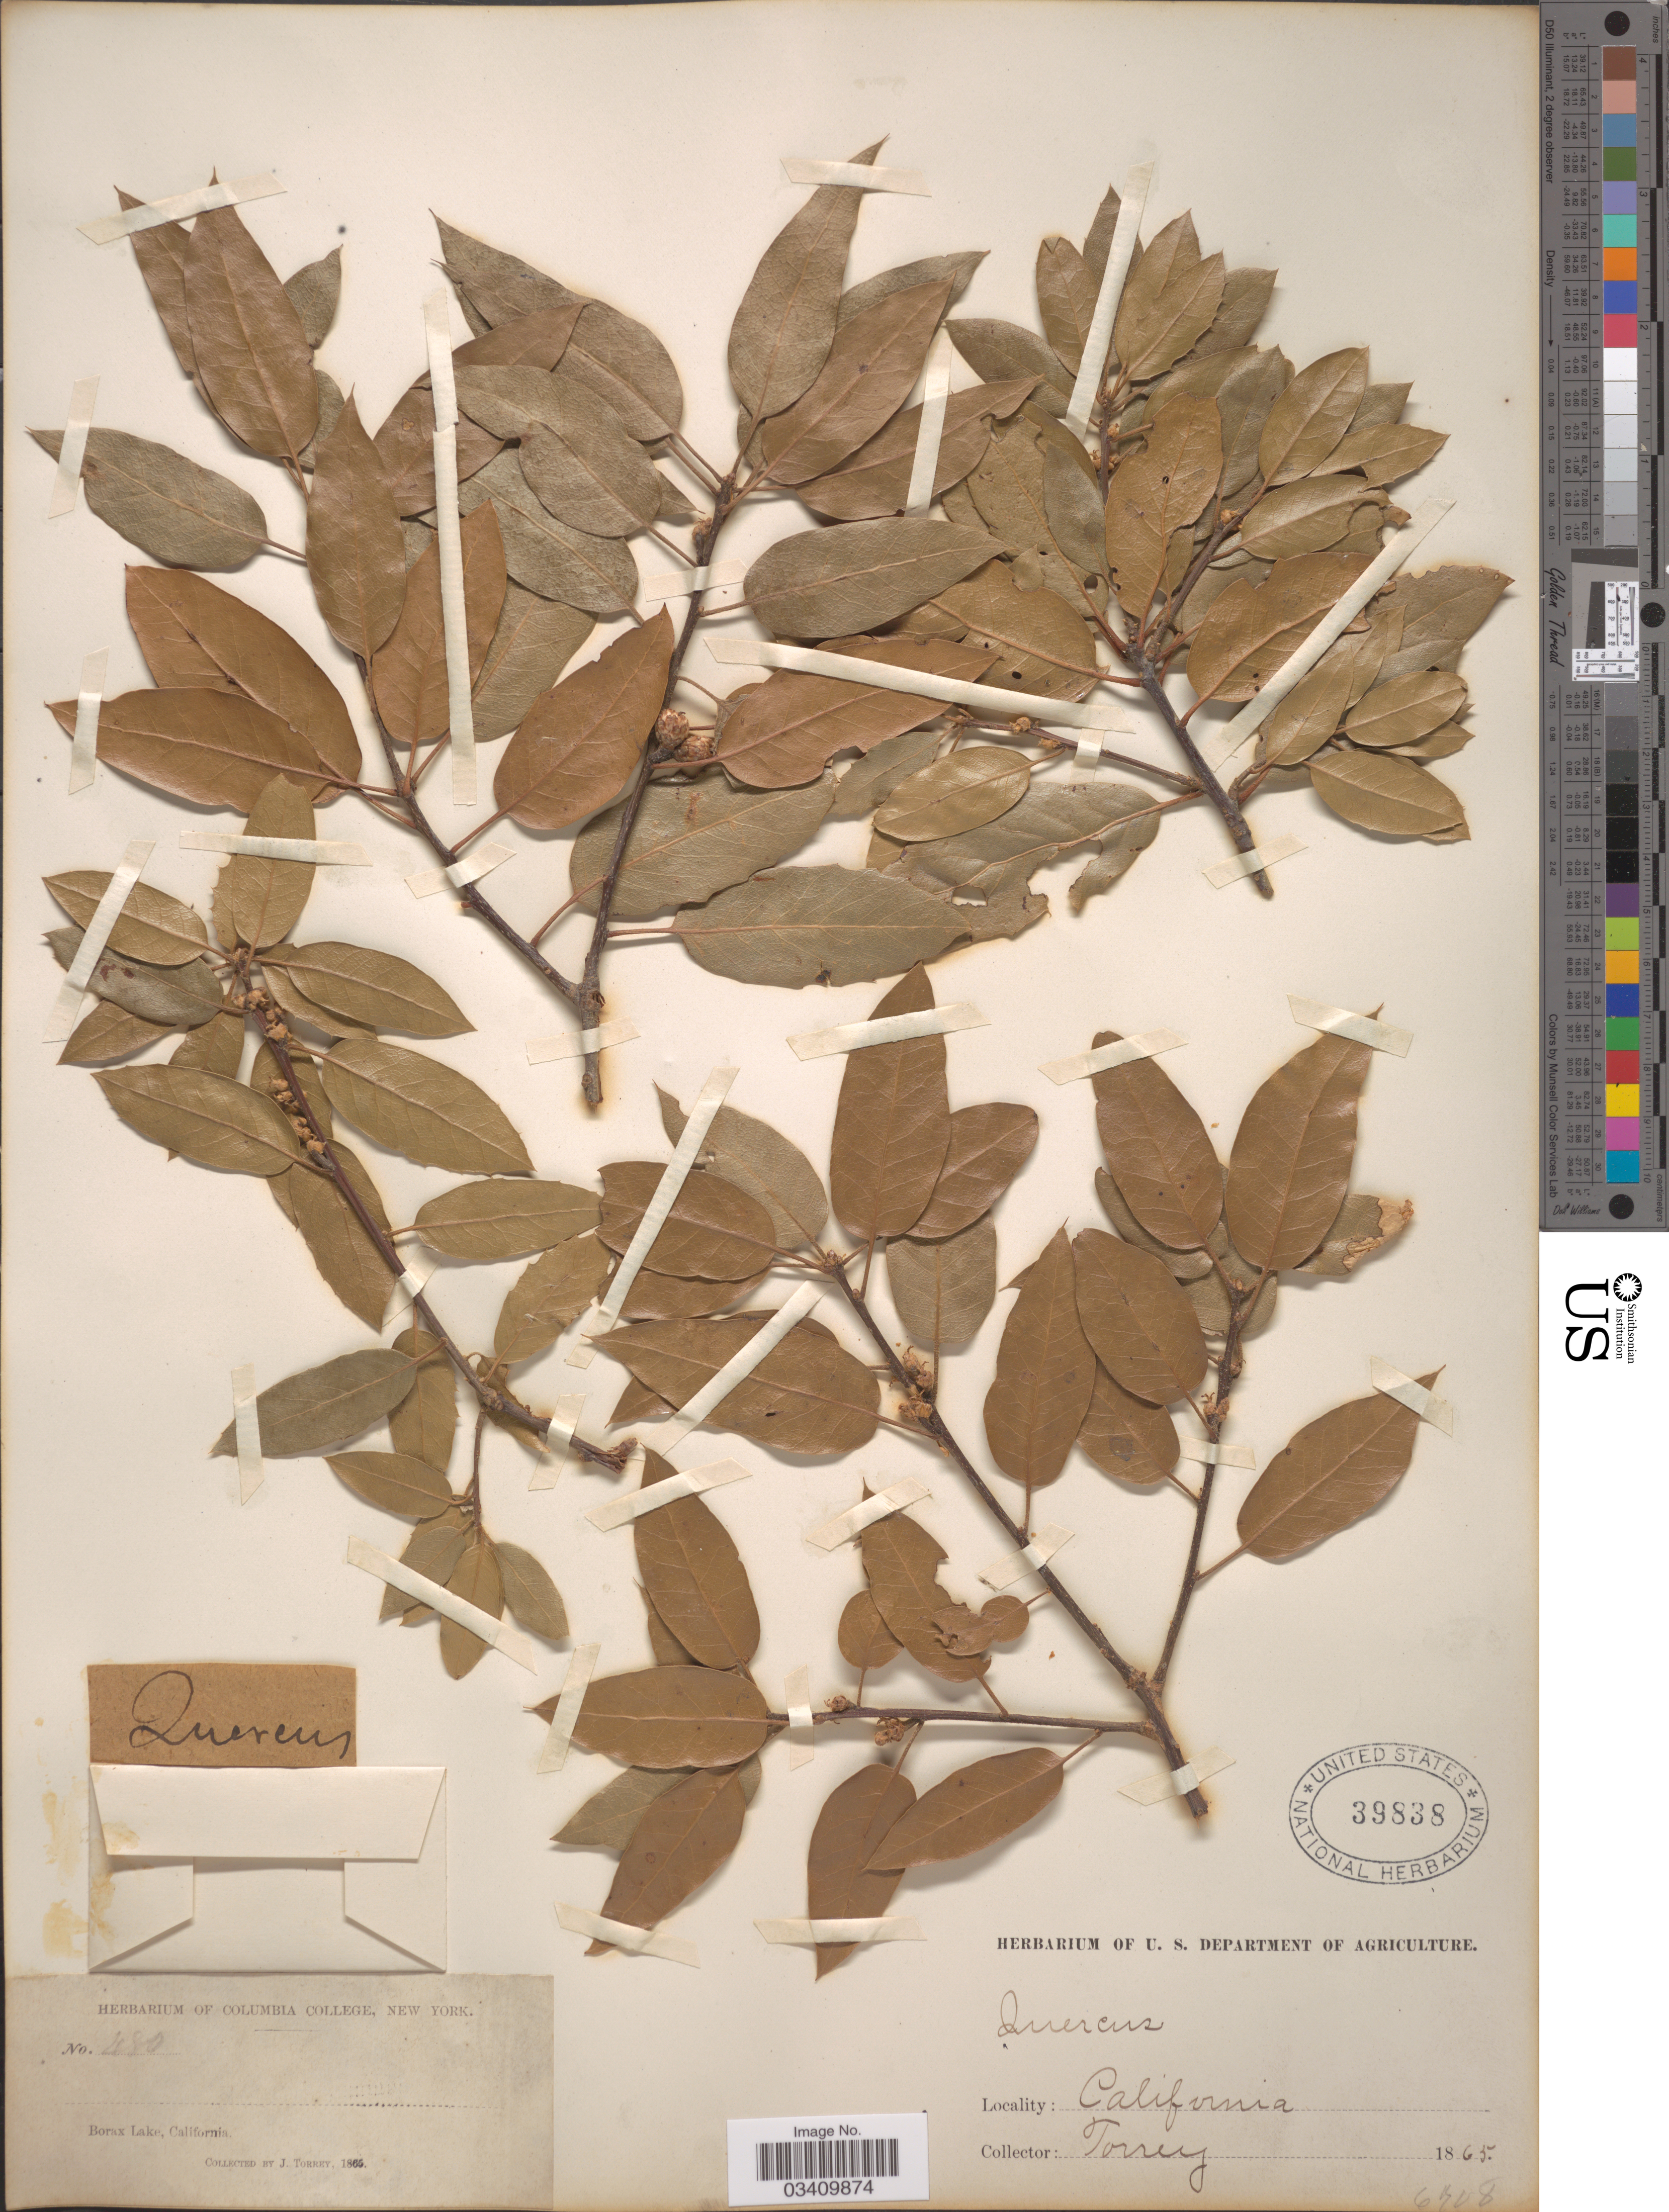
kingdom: Plantae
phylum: Tracheophyta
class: Magnoliopsida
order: Fagales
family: Fagaceae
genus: Quercus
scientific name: Quercus wislizeni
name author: A. DC.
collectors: J. Torrey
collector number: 480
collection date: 1865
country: United States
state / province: California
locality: Borax Lake.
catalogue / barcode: US 39838